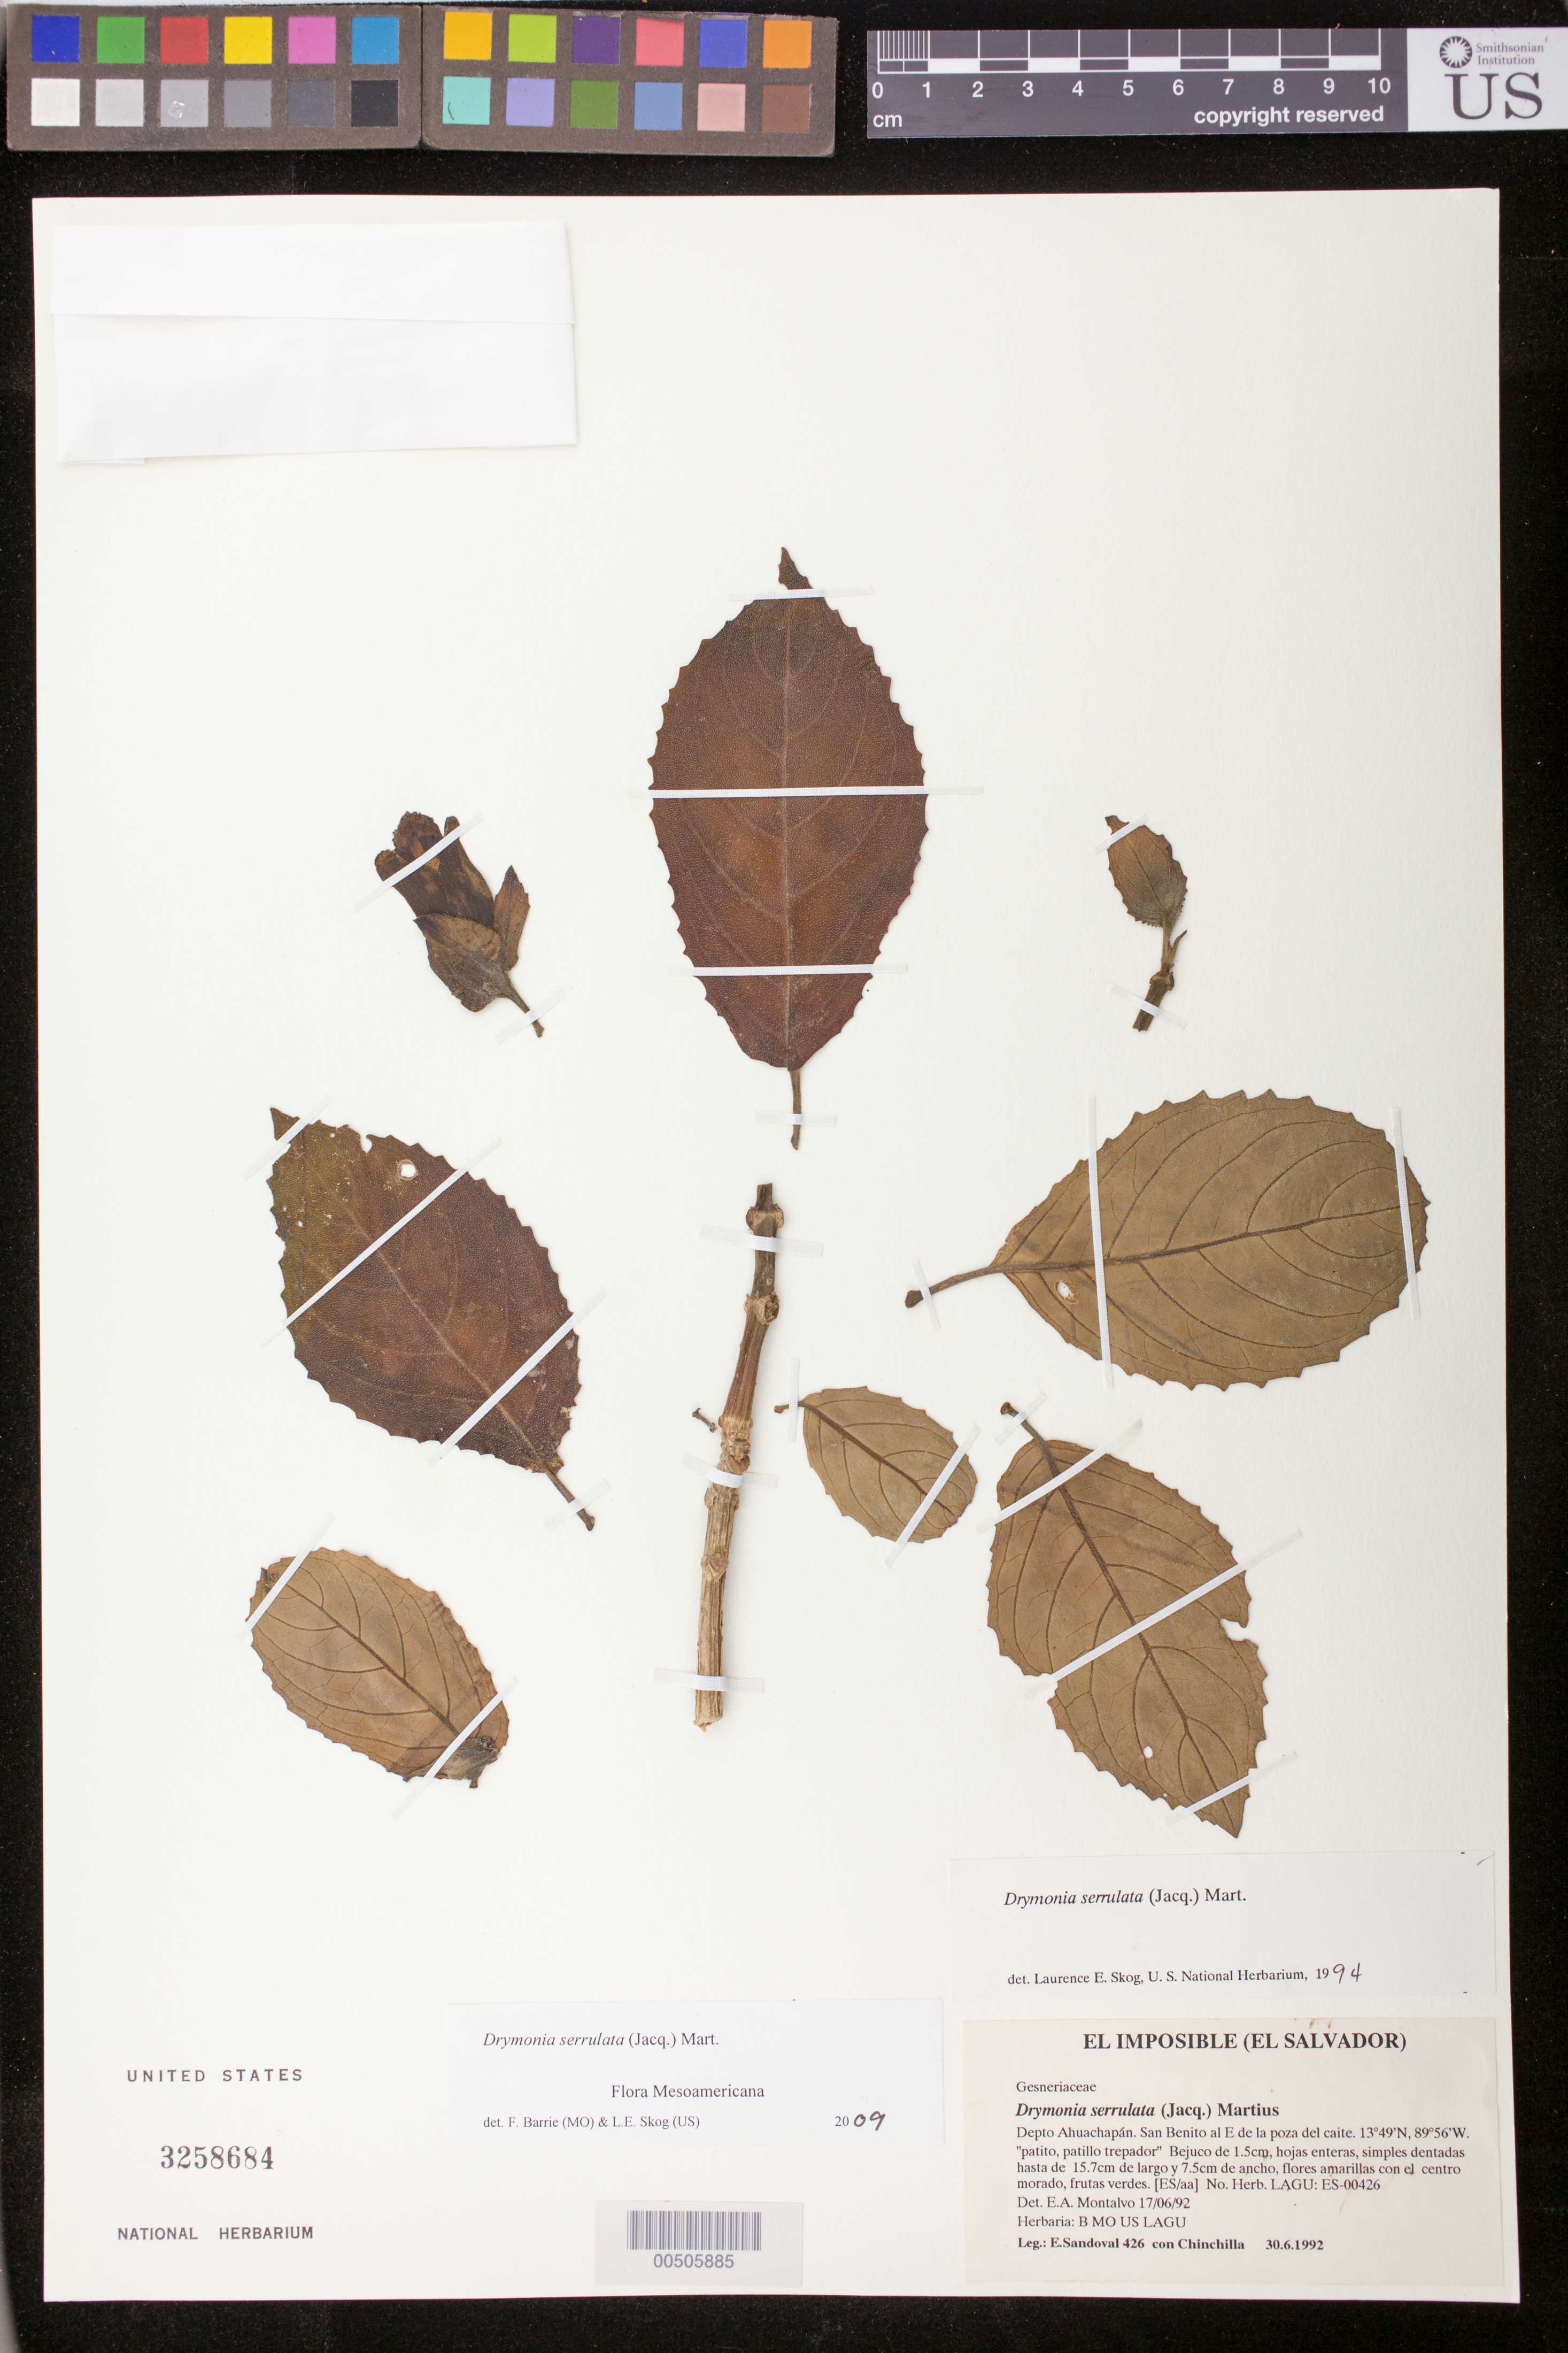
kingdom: Plantae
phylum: Tracheophyta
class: Magnoliopsida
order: Lamiales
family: Gesneriaceae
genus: Drymonia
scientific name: Drymonia serrulata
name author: (Jacq.) Mart.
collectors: E. Sandoval & -. Chinchilla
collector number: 426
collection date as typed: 30 Jun 1992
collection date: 1992-06-30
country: El Salvador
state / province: Ahuachapán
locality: San Benito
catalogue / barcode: US 3258684